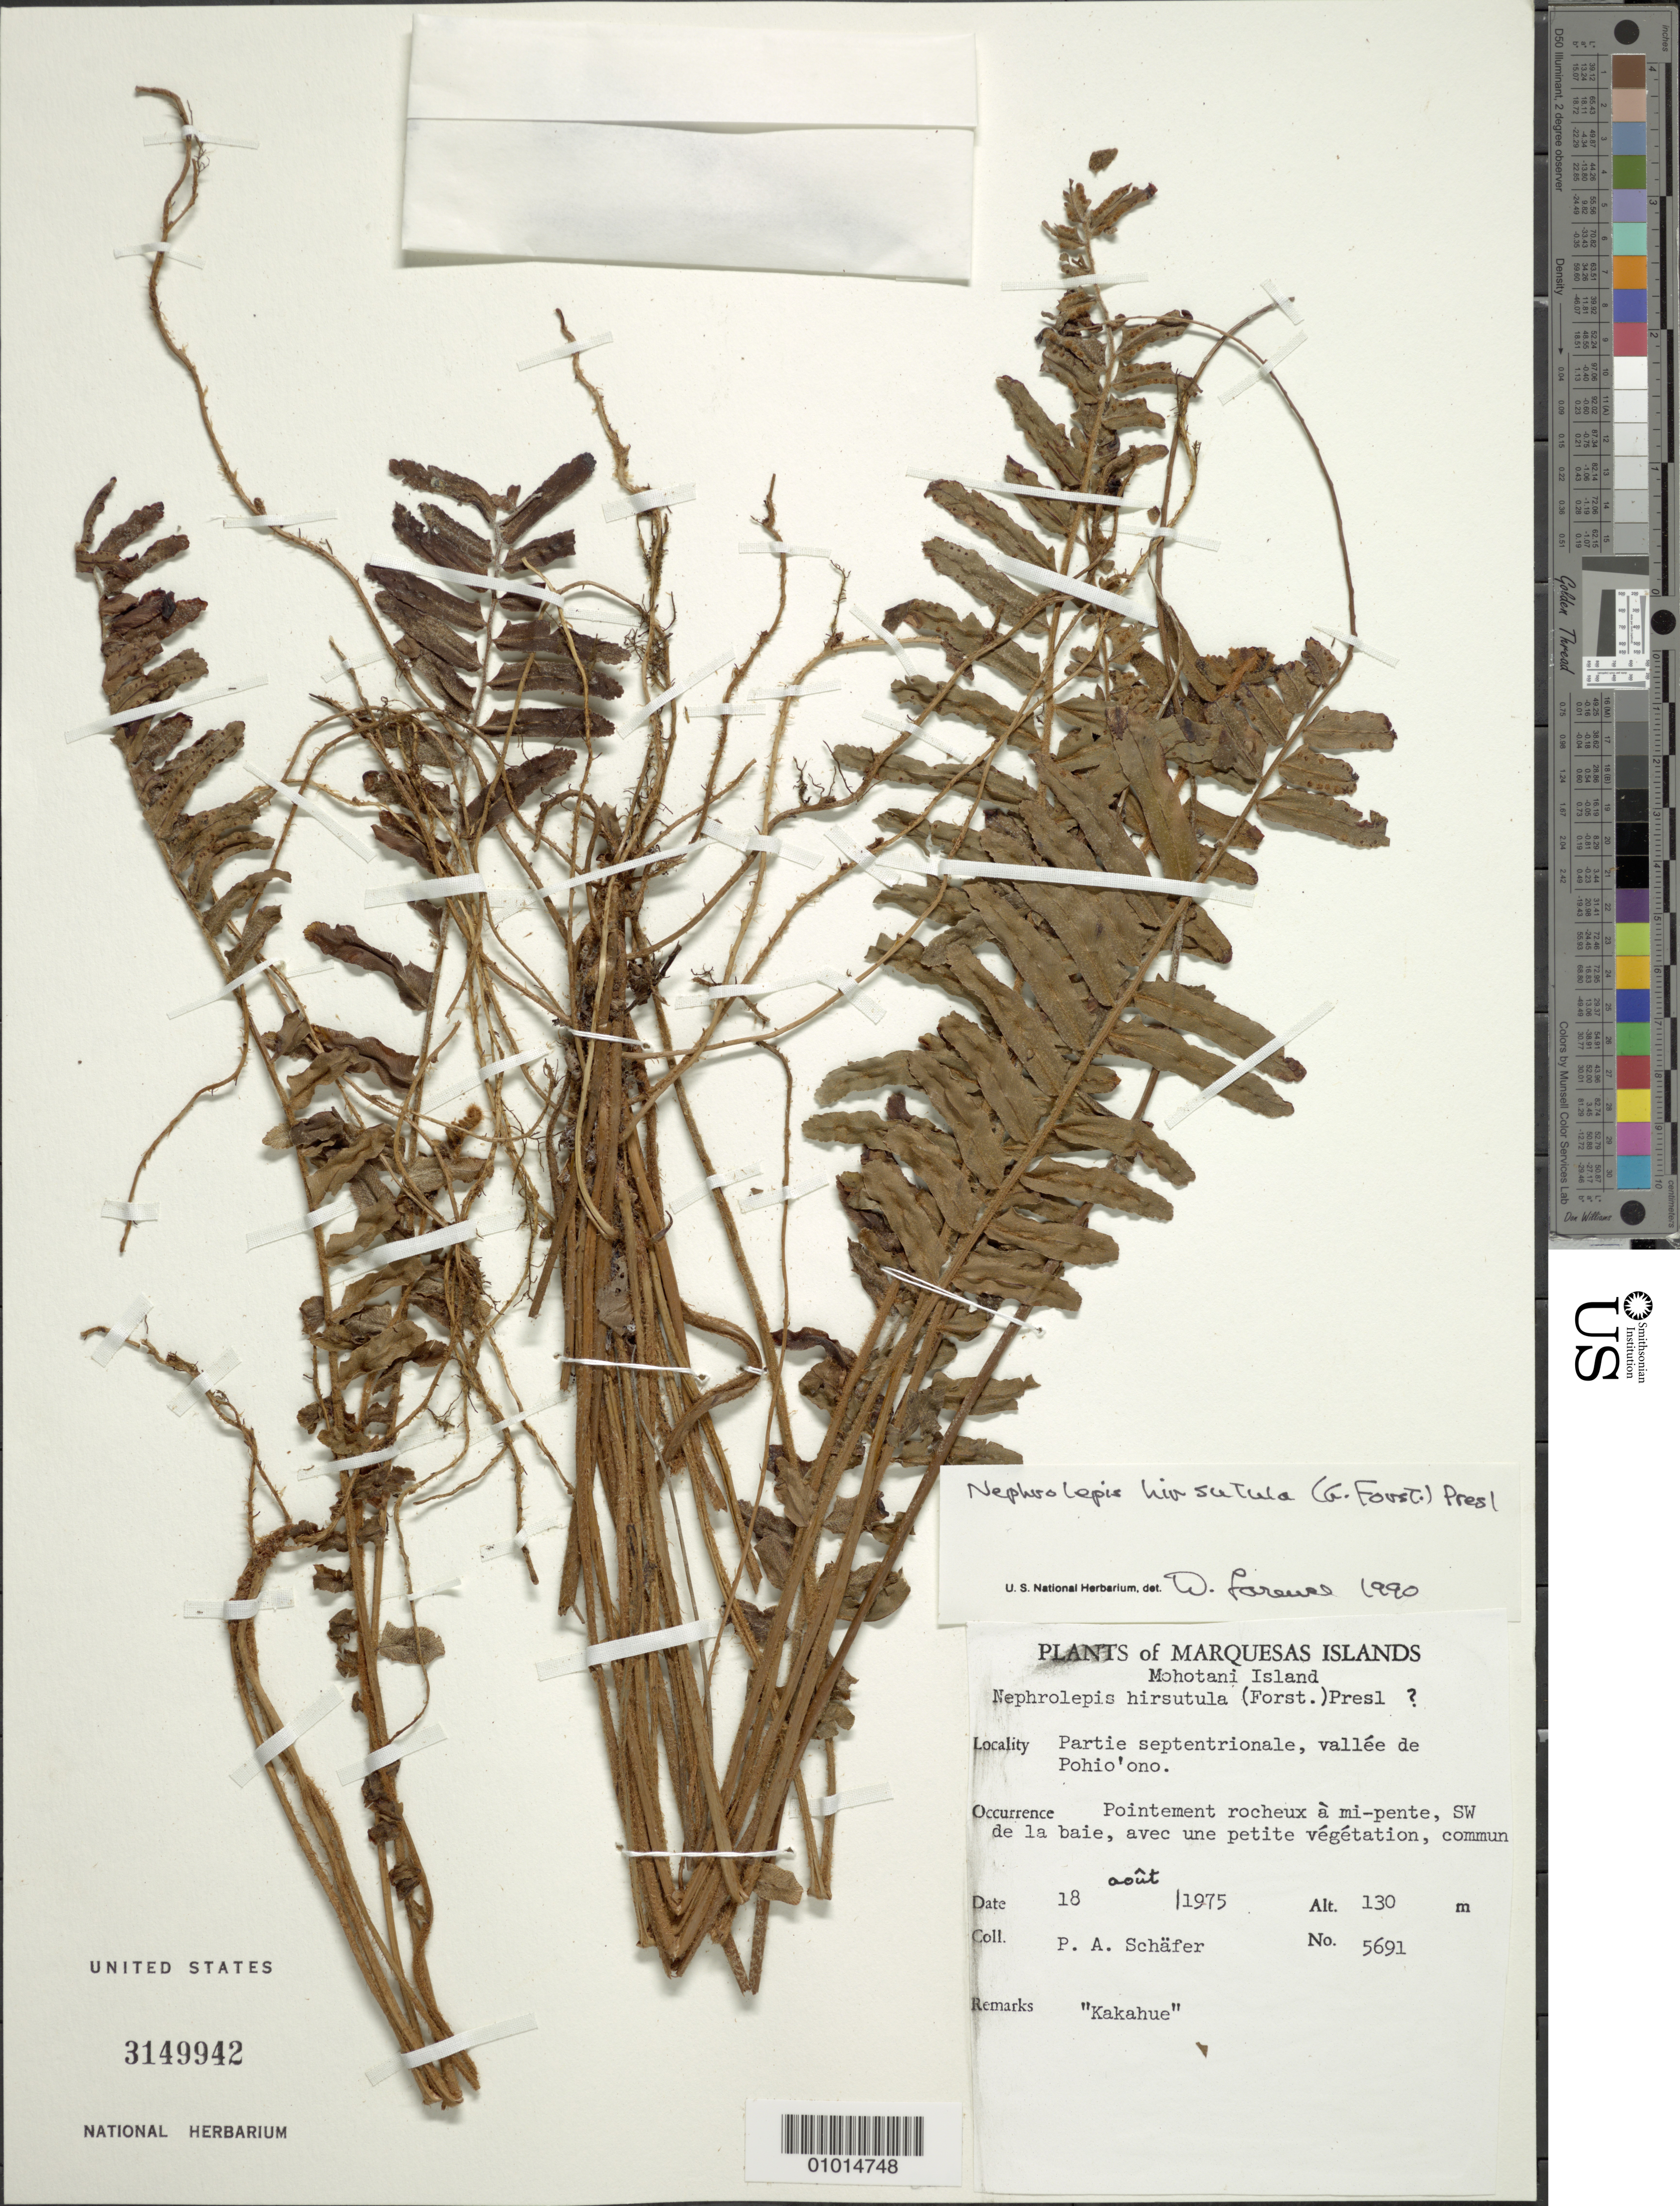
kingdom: Plantae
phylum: Tracheophyta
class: Polypodiopsida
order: Polypodiales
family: Nephrolepidaceae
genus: Nephrolepis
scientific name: Nephrolepis hirsutula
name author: (G. Forst.) C. Presl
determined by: Lorence, David H., (PTBG), National Tropical Botanical Garden (UNITED STATES)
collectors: P. A. Schäfer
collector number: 5691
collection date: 1975-08-18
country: French Polynesia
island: Mohotani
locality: Partie septentrionale, vallée de Pohio'ono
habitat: Pointement rocheux à mi-pente, SW de la baie, avec une petite végétation; commun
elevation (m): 130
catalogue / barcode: US 3149942